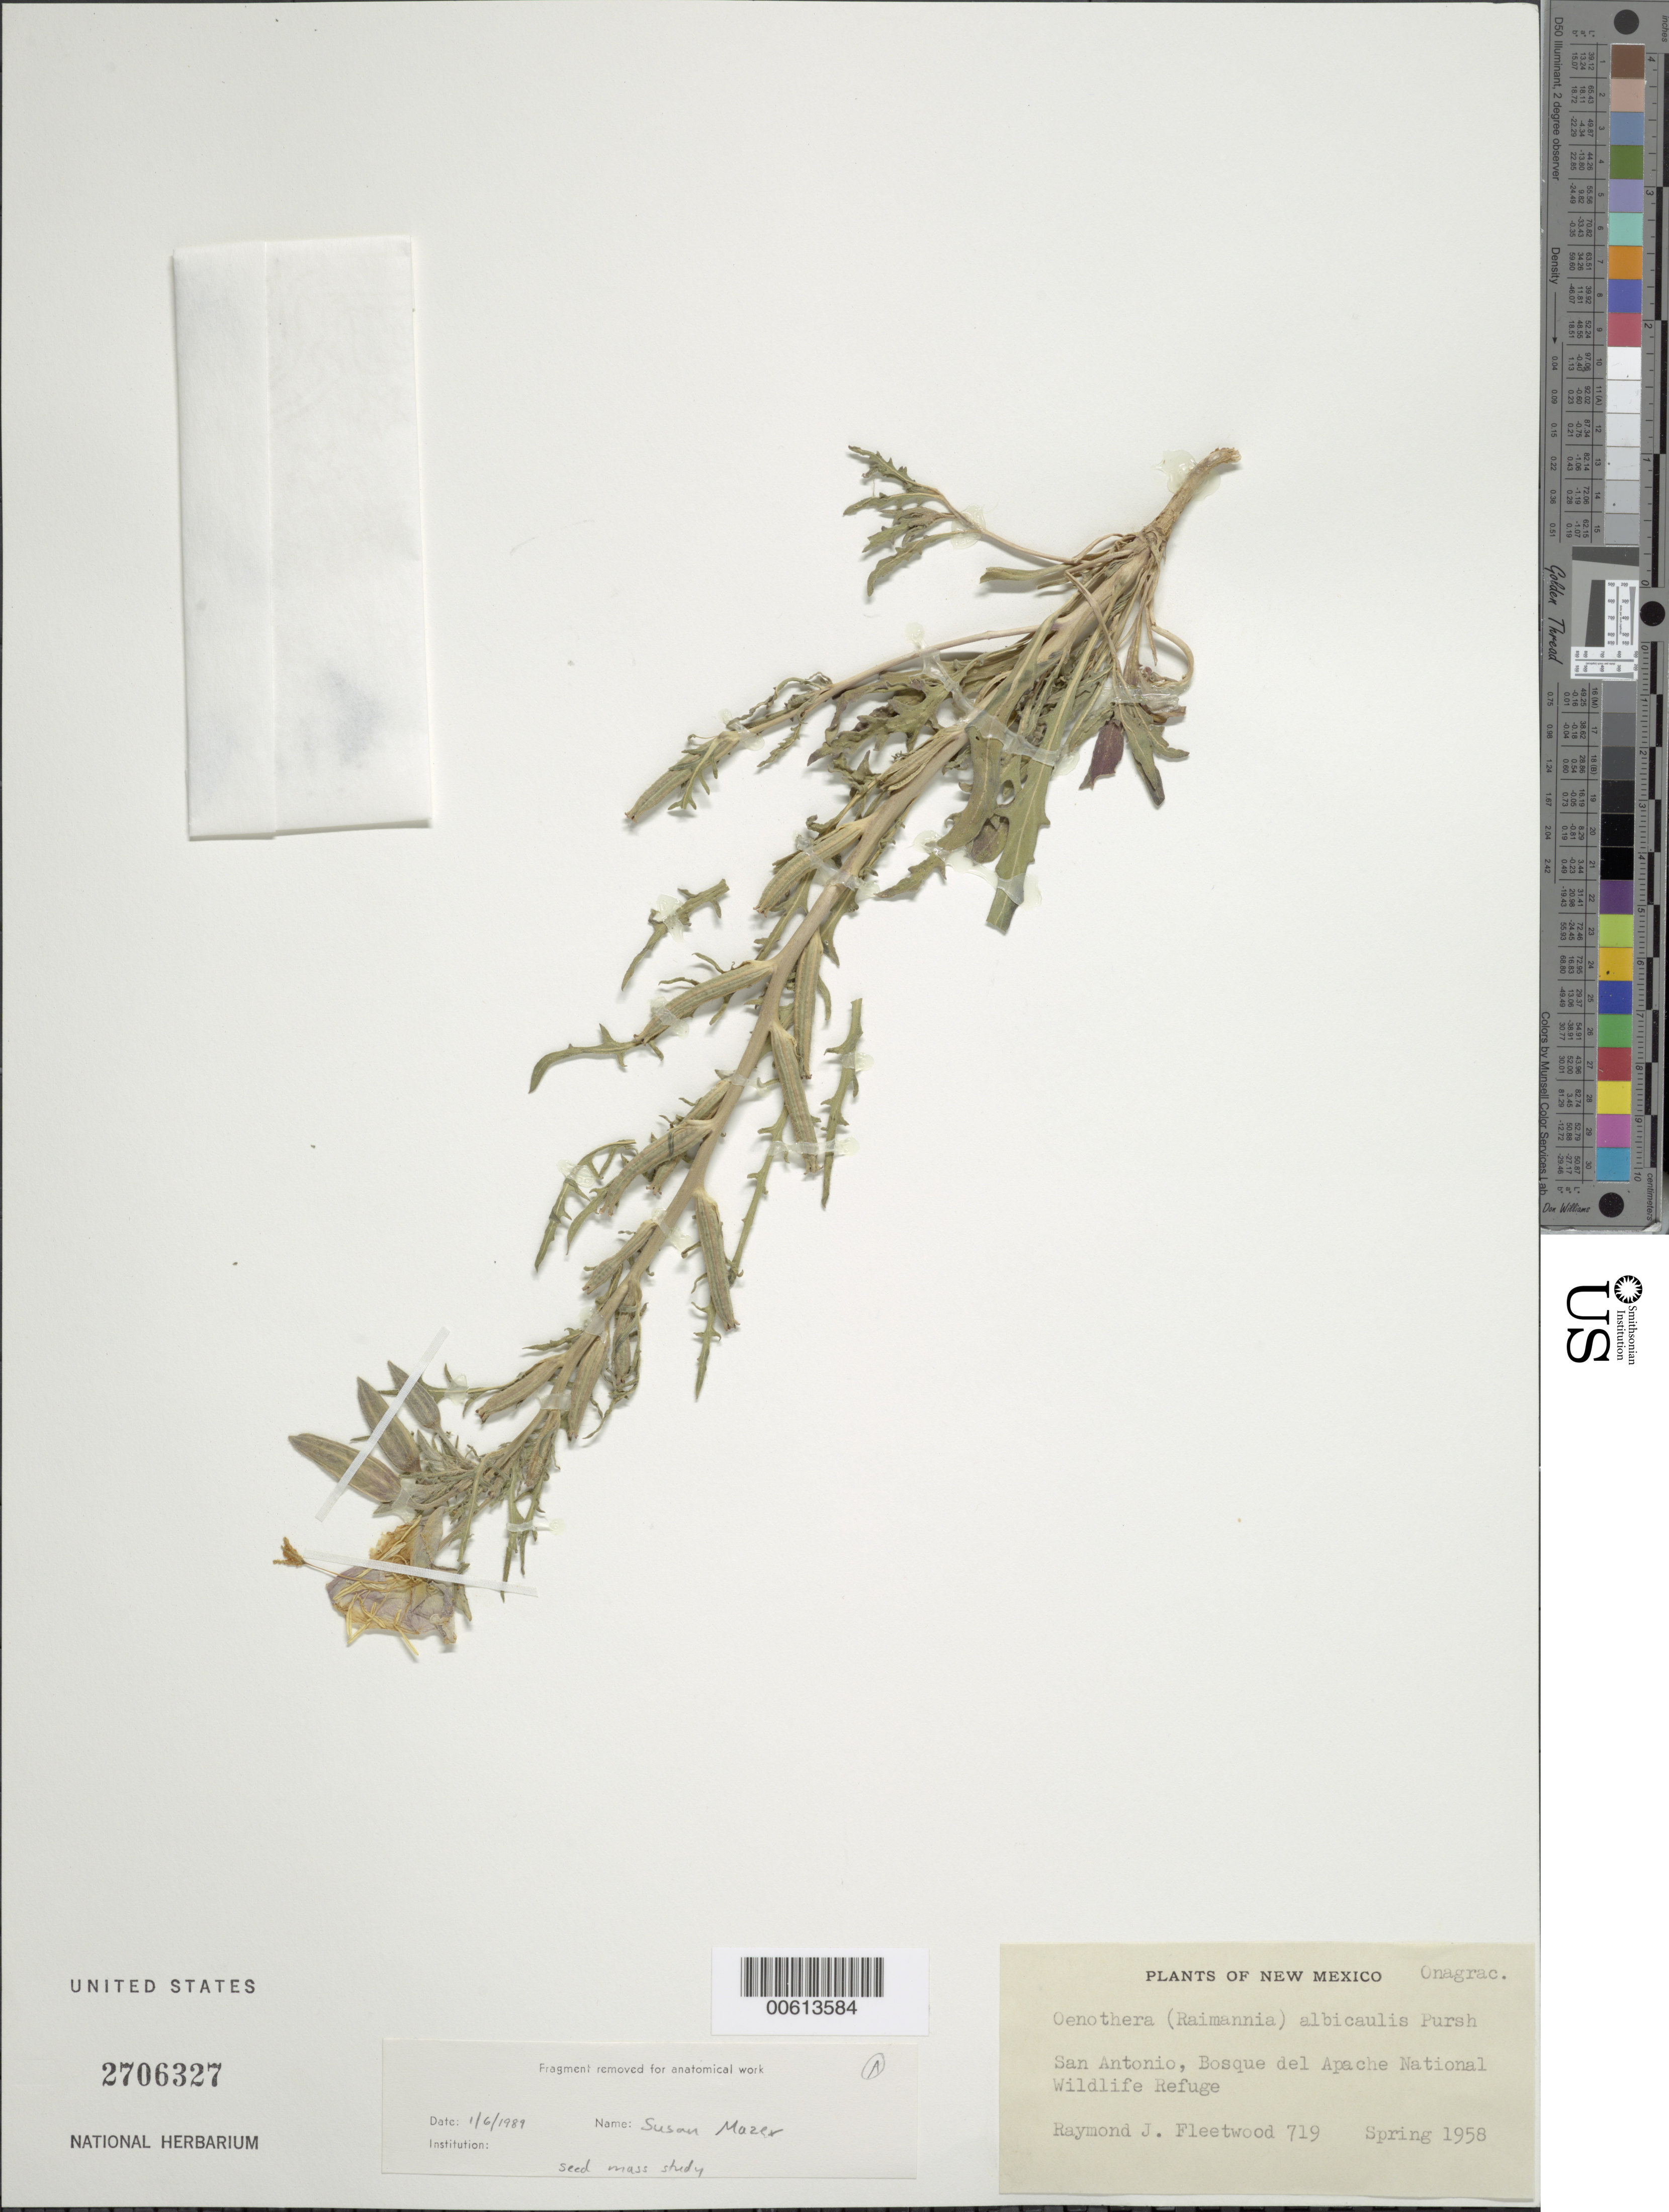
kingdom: Plantae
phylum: Tracheophyta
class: Magnoliopsida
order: Myrtales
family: Onagraceae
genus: Oenothera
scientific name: Oenothera albicaulis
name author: Pursh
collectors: R. J. Fleetwood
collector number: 719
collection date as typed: Spr 1958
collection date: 1958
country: United States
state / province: New Mexico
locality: San Antonio, Bosque del Apache National Wildlife Refuge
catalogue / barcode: US 2706327